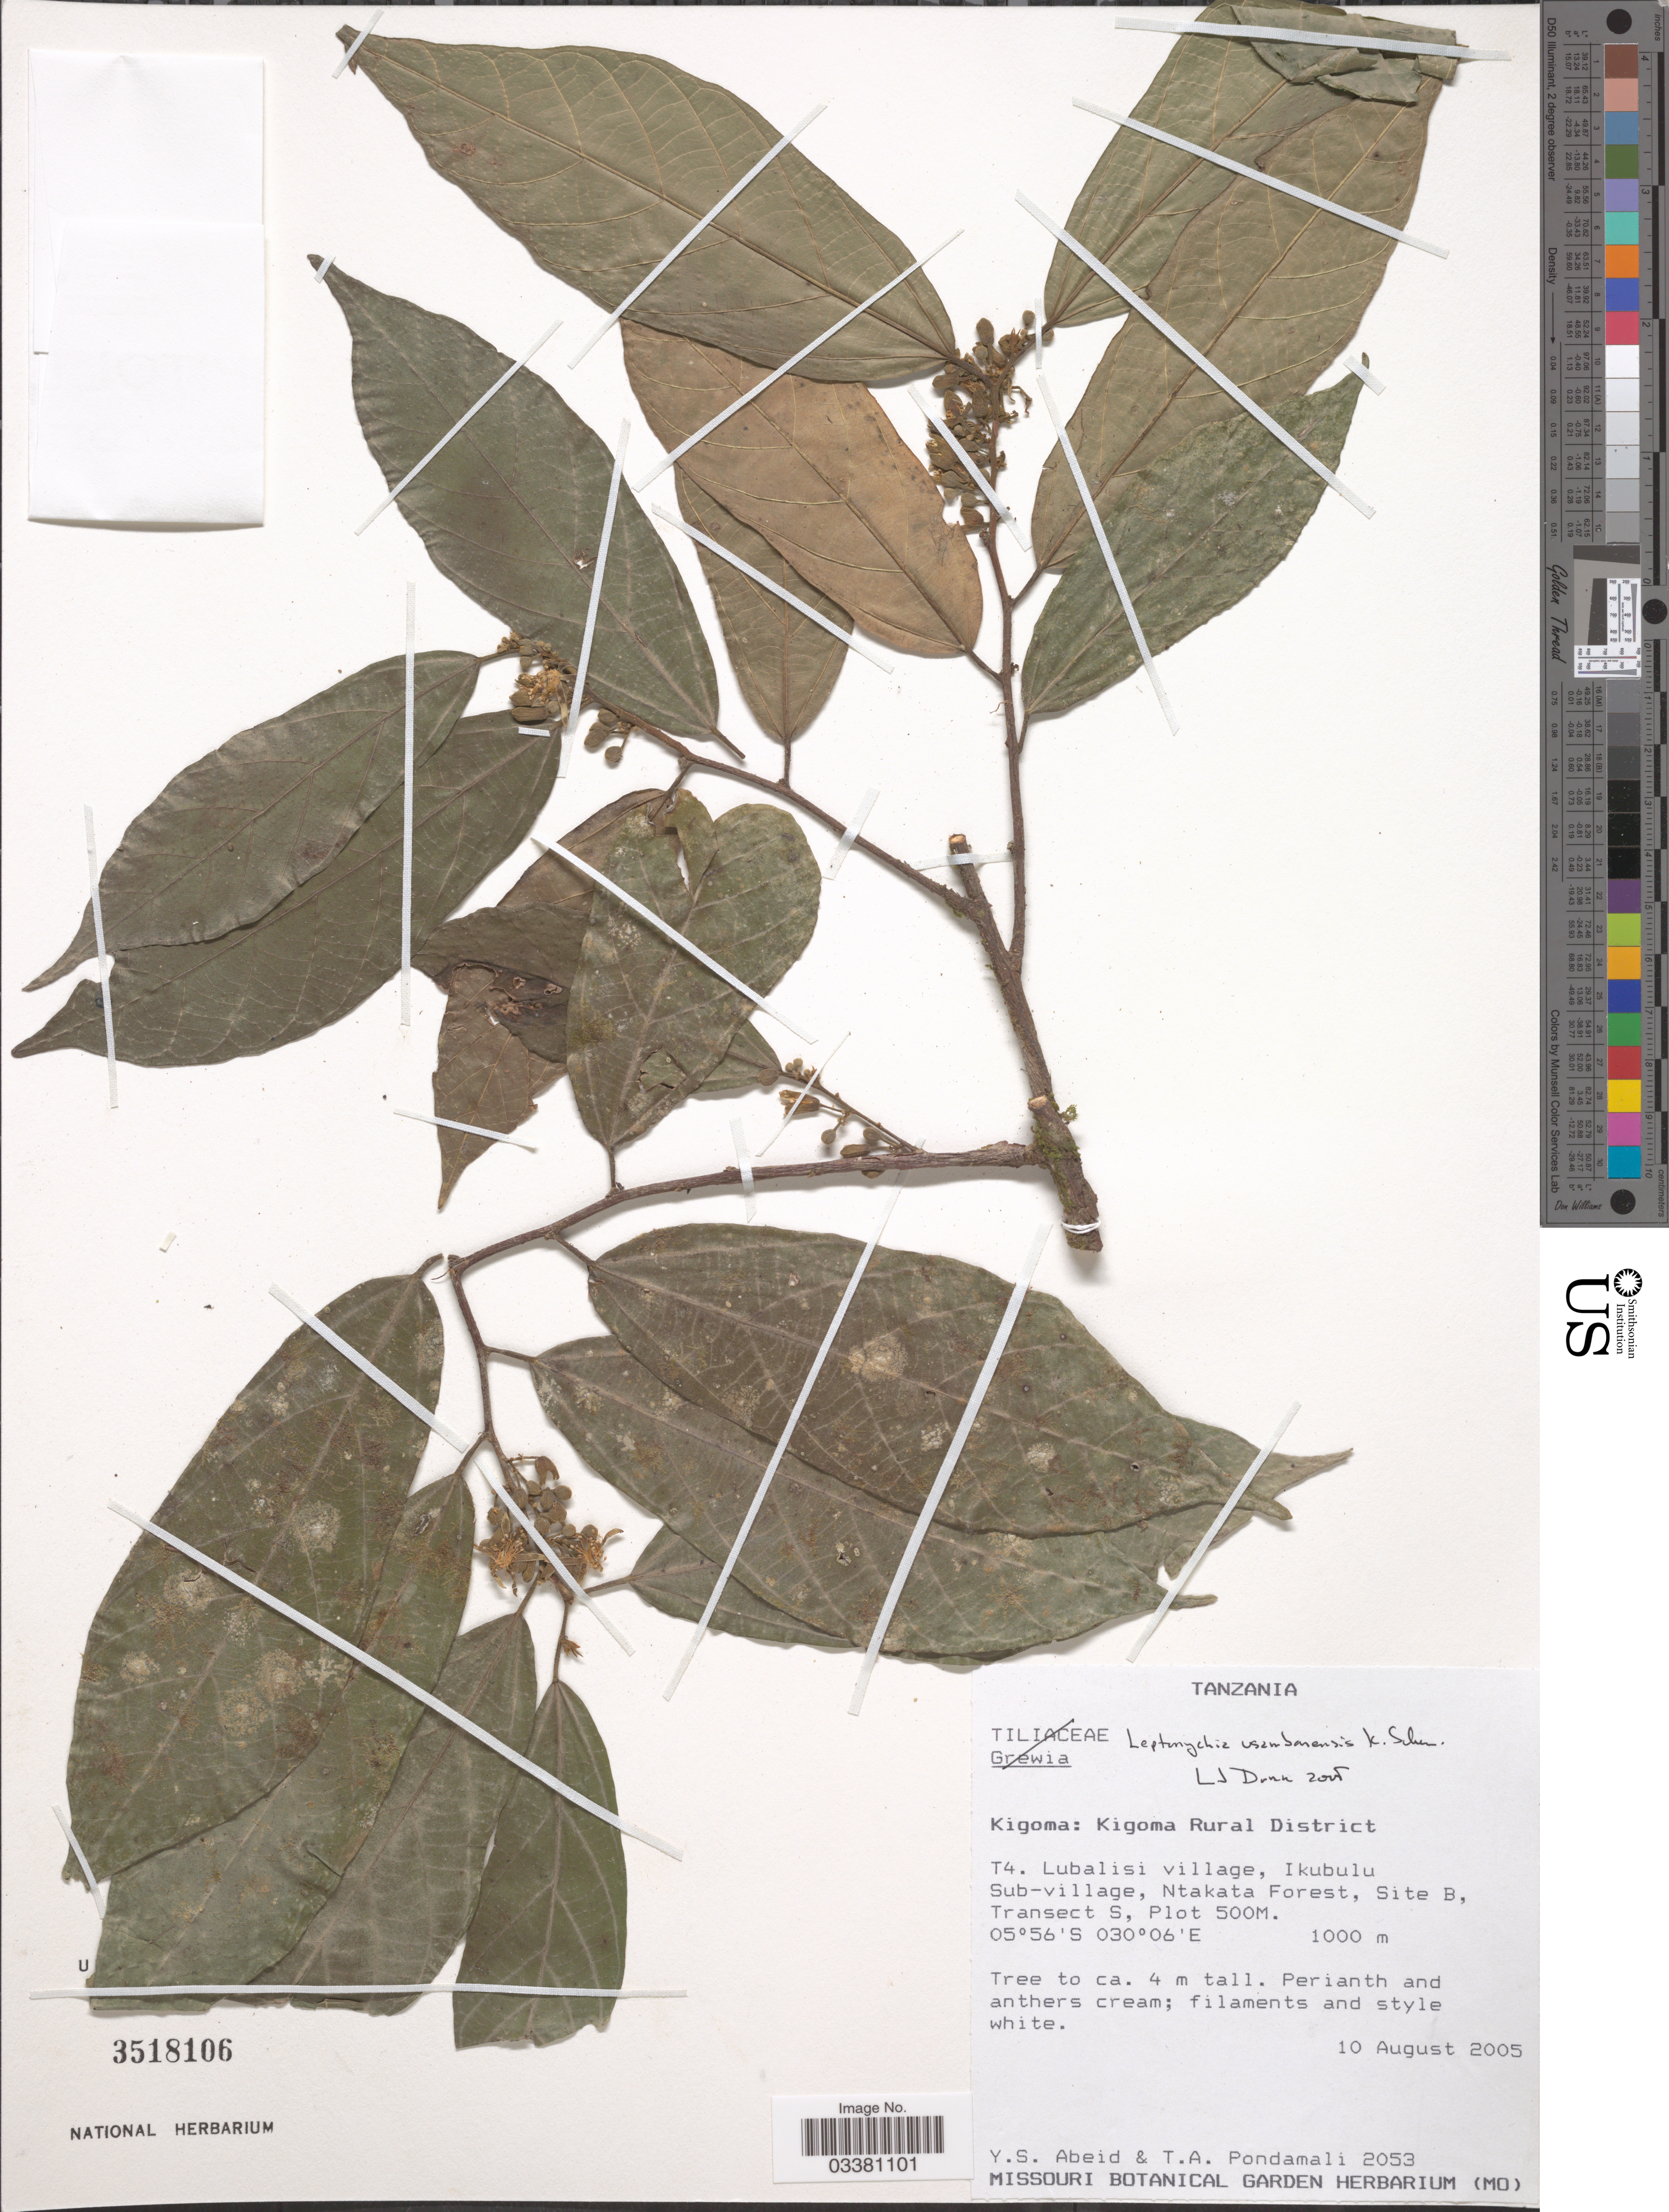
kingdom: Plantae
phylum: Tracheophyta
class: Magnoliopsida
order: Malvales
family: Malvaceae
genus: Leptonychia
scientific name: Leptonychia usambarensis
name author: K. Schum.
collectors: Y. Abeid & T. Pondamali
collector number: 2053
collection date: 2005-08-10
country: Tanzania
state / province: Kigoma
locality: Kigoma Rural District. T4. Lubalisi village, Ikubulu Sub-village, Ntakata Forest, Site B, Transect S, Plot 500M.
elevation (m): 1000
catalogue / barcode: US 3518106